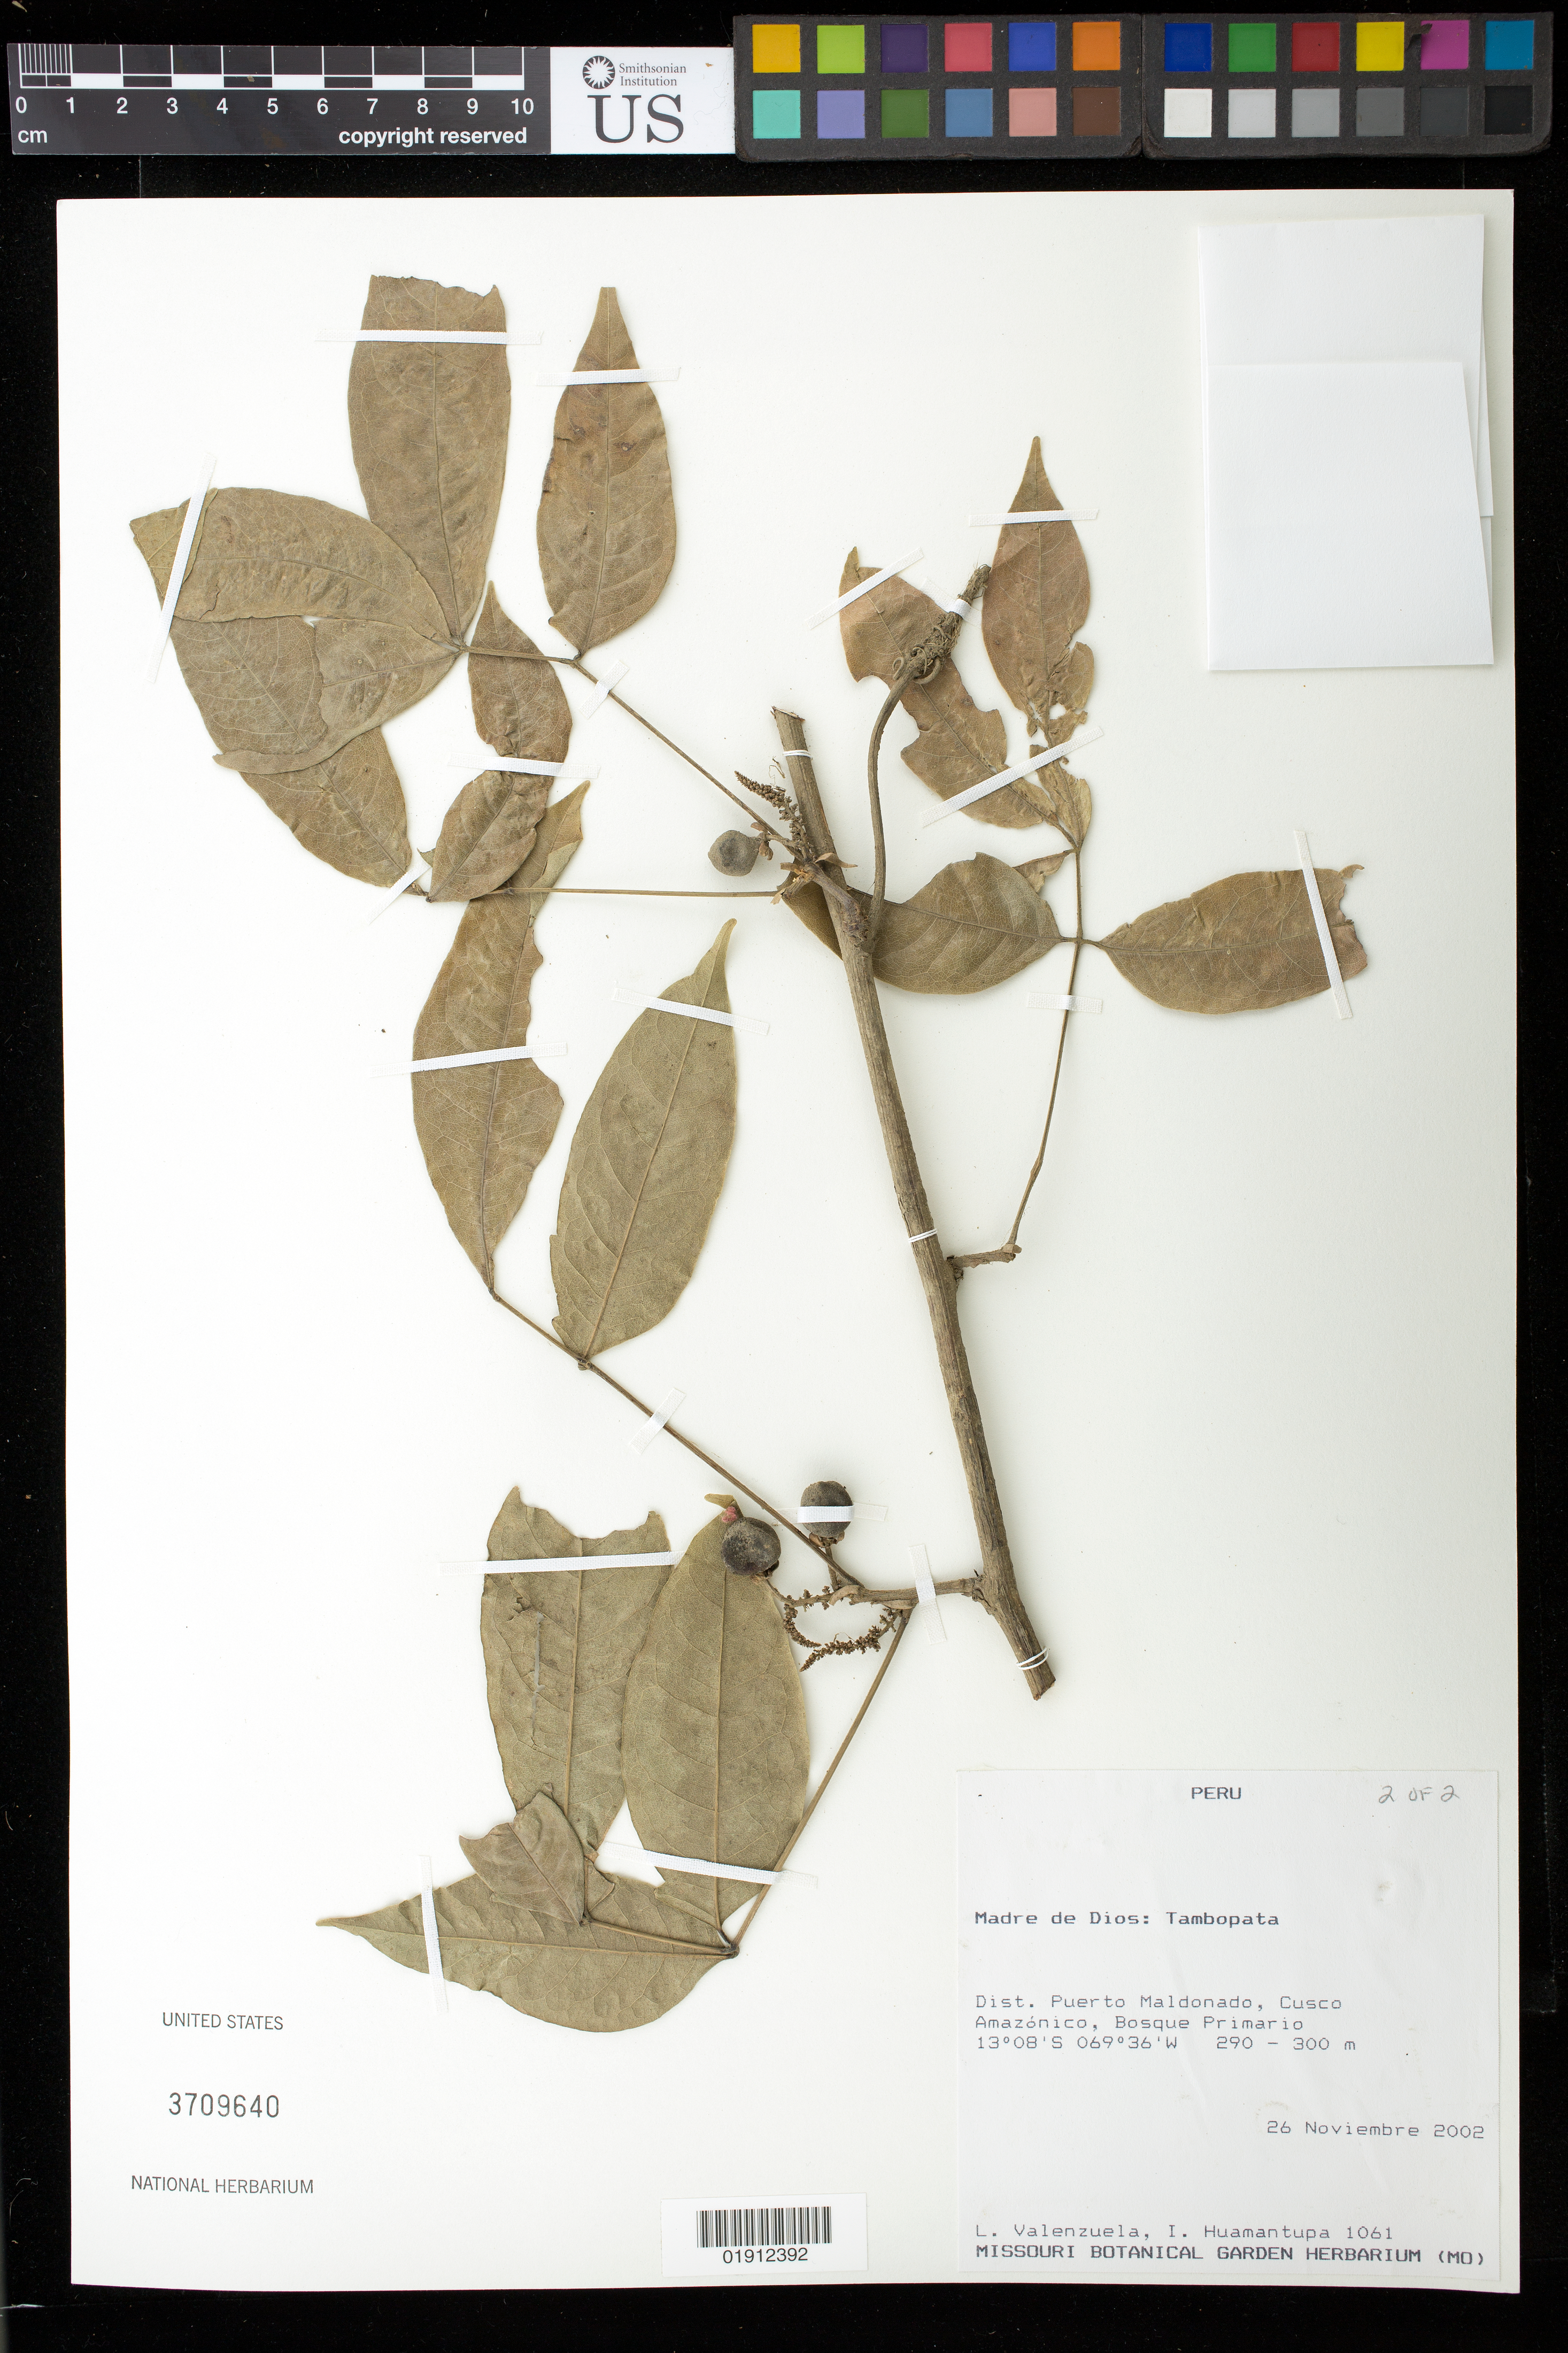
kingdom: Plantae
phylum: Tracheophyta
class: Magnoliopsida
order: Sapindales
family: Sapindaceae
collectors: L. Valenzuela & I. Huamantupa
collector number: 1061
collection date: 2002-11-26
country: Peru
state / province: Madre de Dios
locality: Tambopata. Dist. Puerto Maldonado, Cusco Amazónico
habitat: Bosque primario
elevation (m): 290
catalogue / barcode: US 3709640